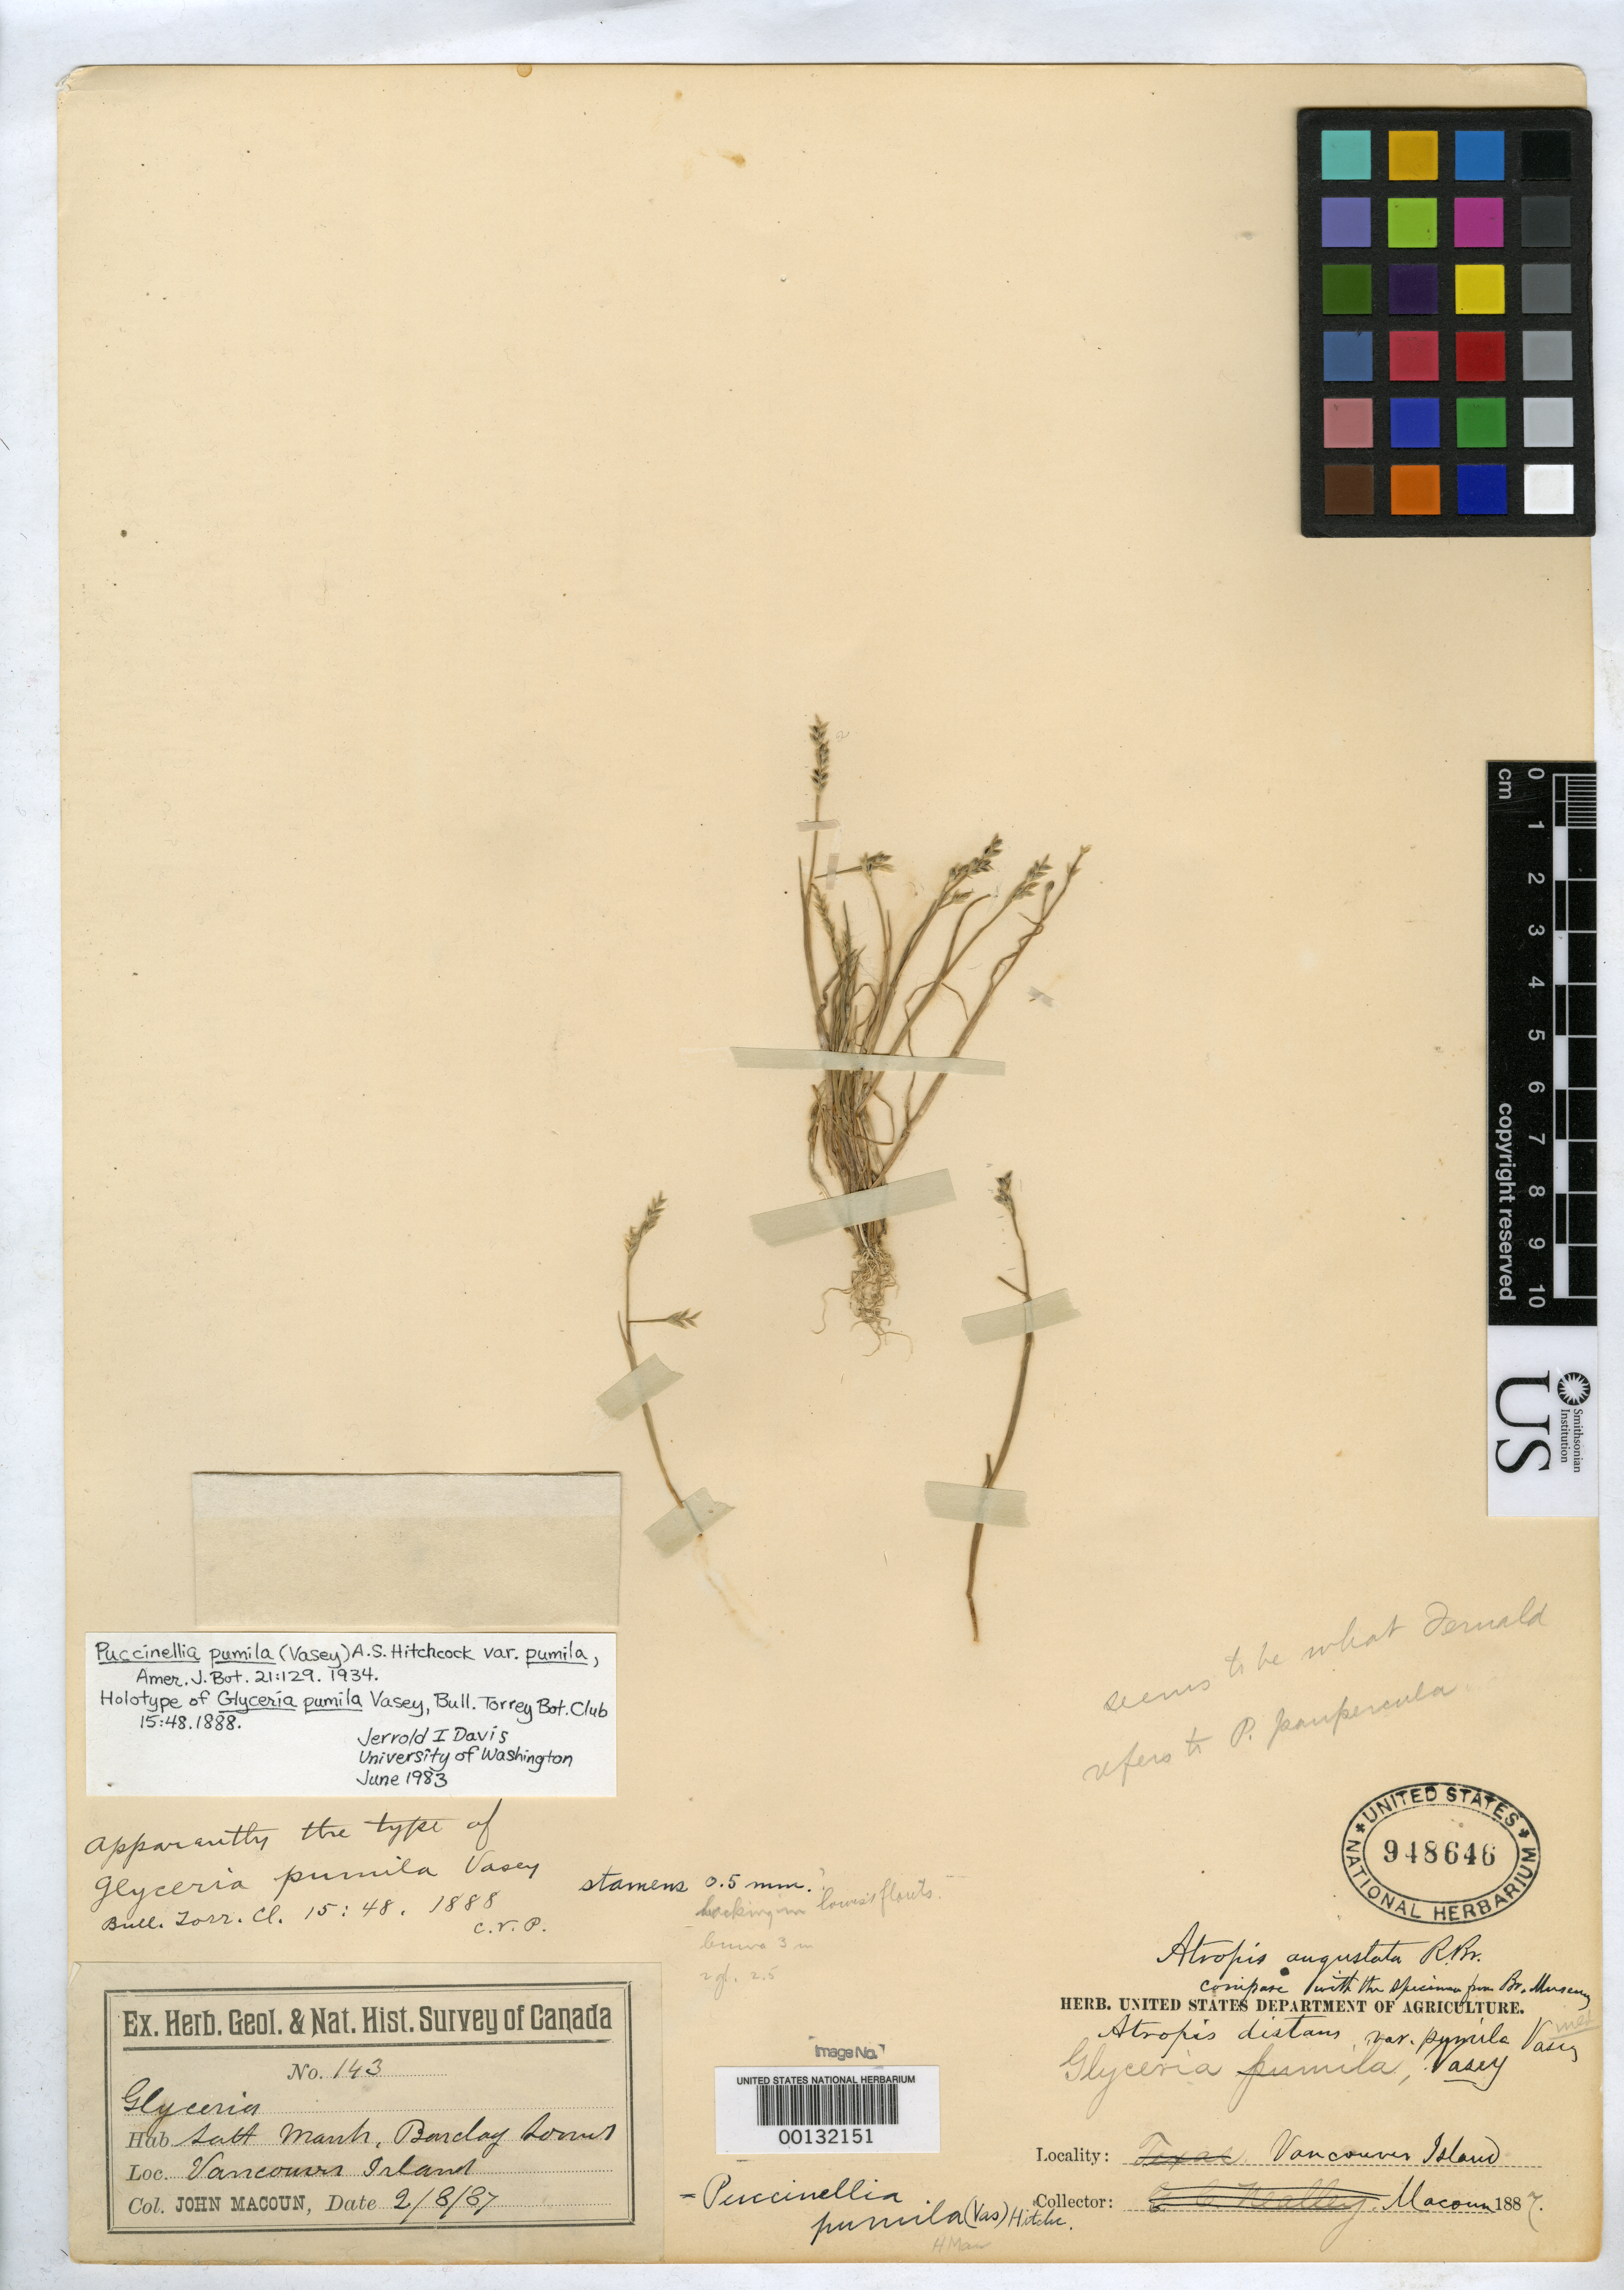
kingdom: Plantae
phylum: Tracheophyta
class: Liliopsida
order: Poales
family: Poaceae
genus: Glyceria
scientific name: Glyceria pumila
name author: Vasey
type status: Holotype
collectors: J. M. Macoun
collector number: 143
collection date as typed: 02 Aug 1887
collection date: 1887-08-02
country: Canada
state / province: British Columbia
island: Vancouver Island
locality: Barclay.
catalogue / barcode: US 948646